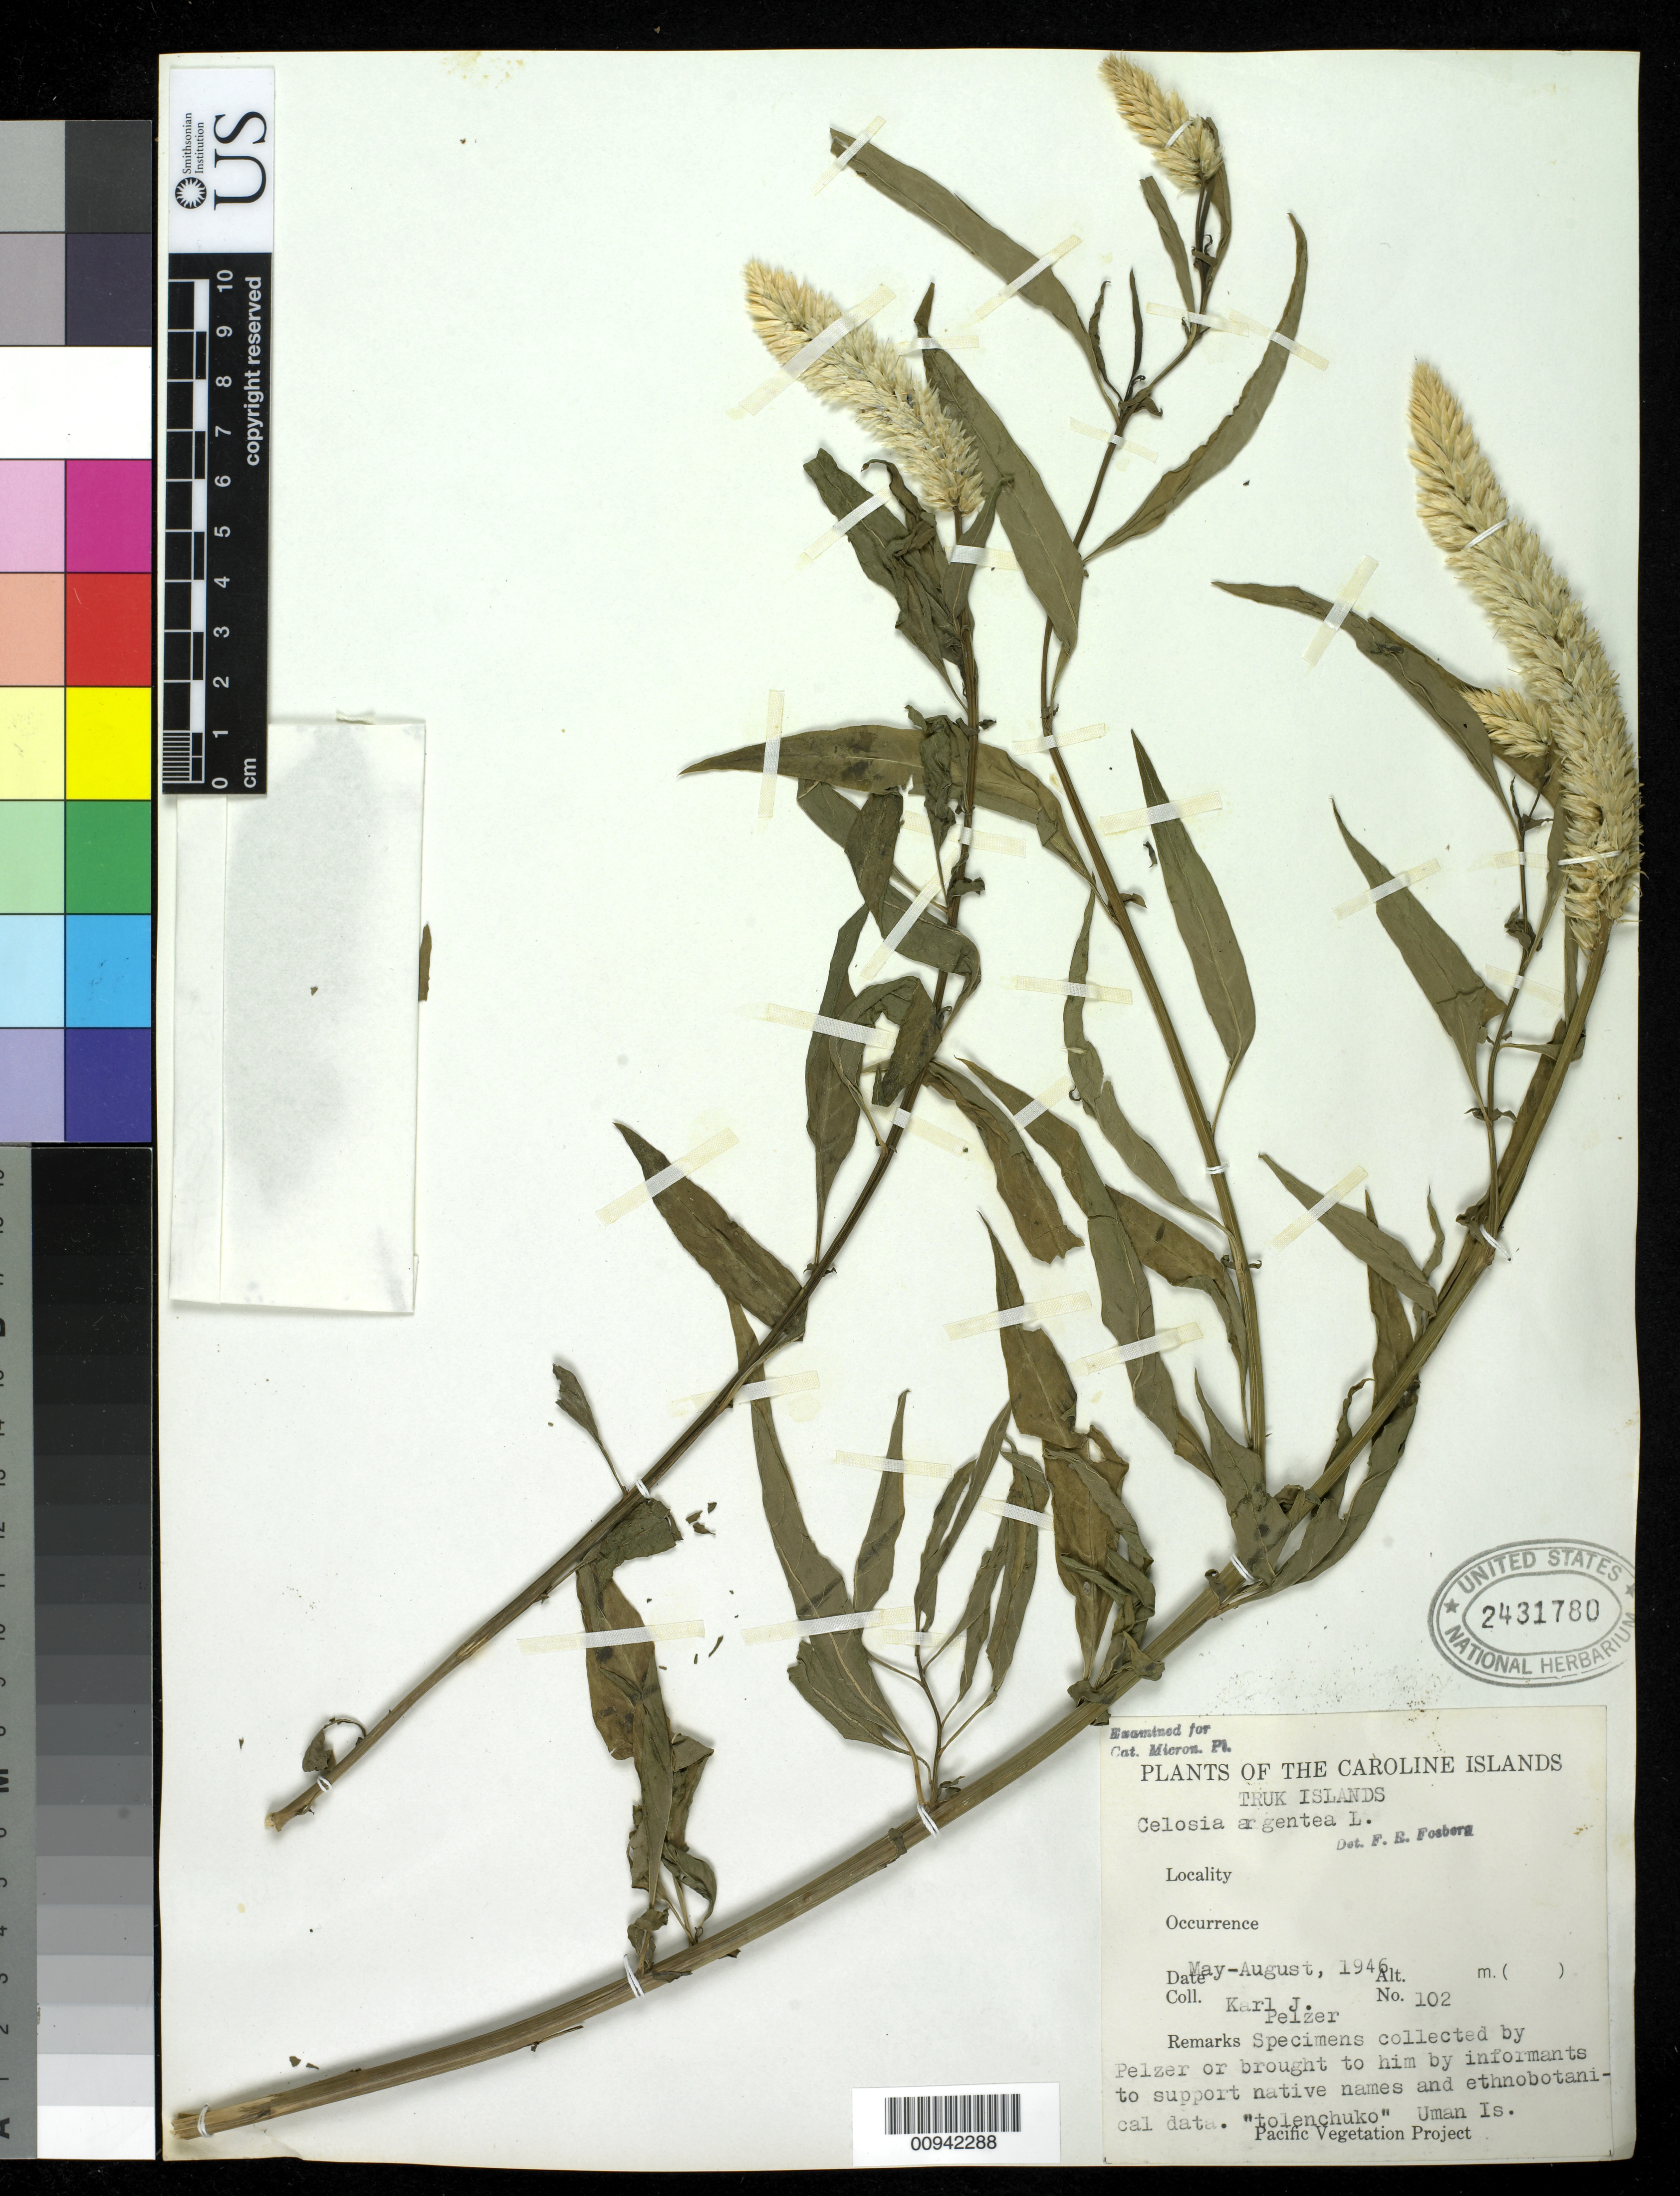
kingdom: Plantae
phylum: Tracheophyta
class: Magnoliopsida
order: Caryophyllales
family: Amaranthaceae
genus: Celosia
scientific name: Celosia argentea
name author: L.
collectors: K. J. Pelzer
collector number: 102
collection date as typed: May 1946 to Aug 1946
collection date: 1946-05/1946-08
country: Micronesia, Federated States of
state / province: Truk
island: Truk (Chuuk) Is.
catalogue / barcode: US 2431780